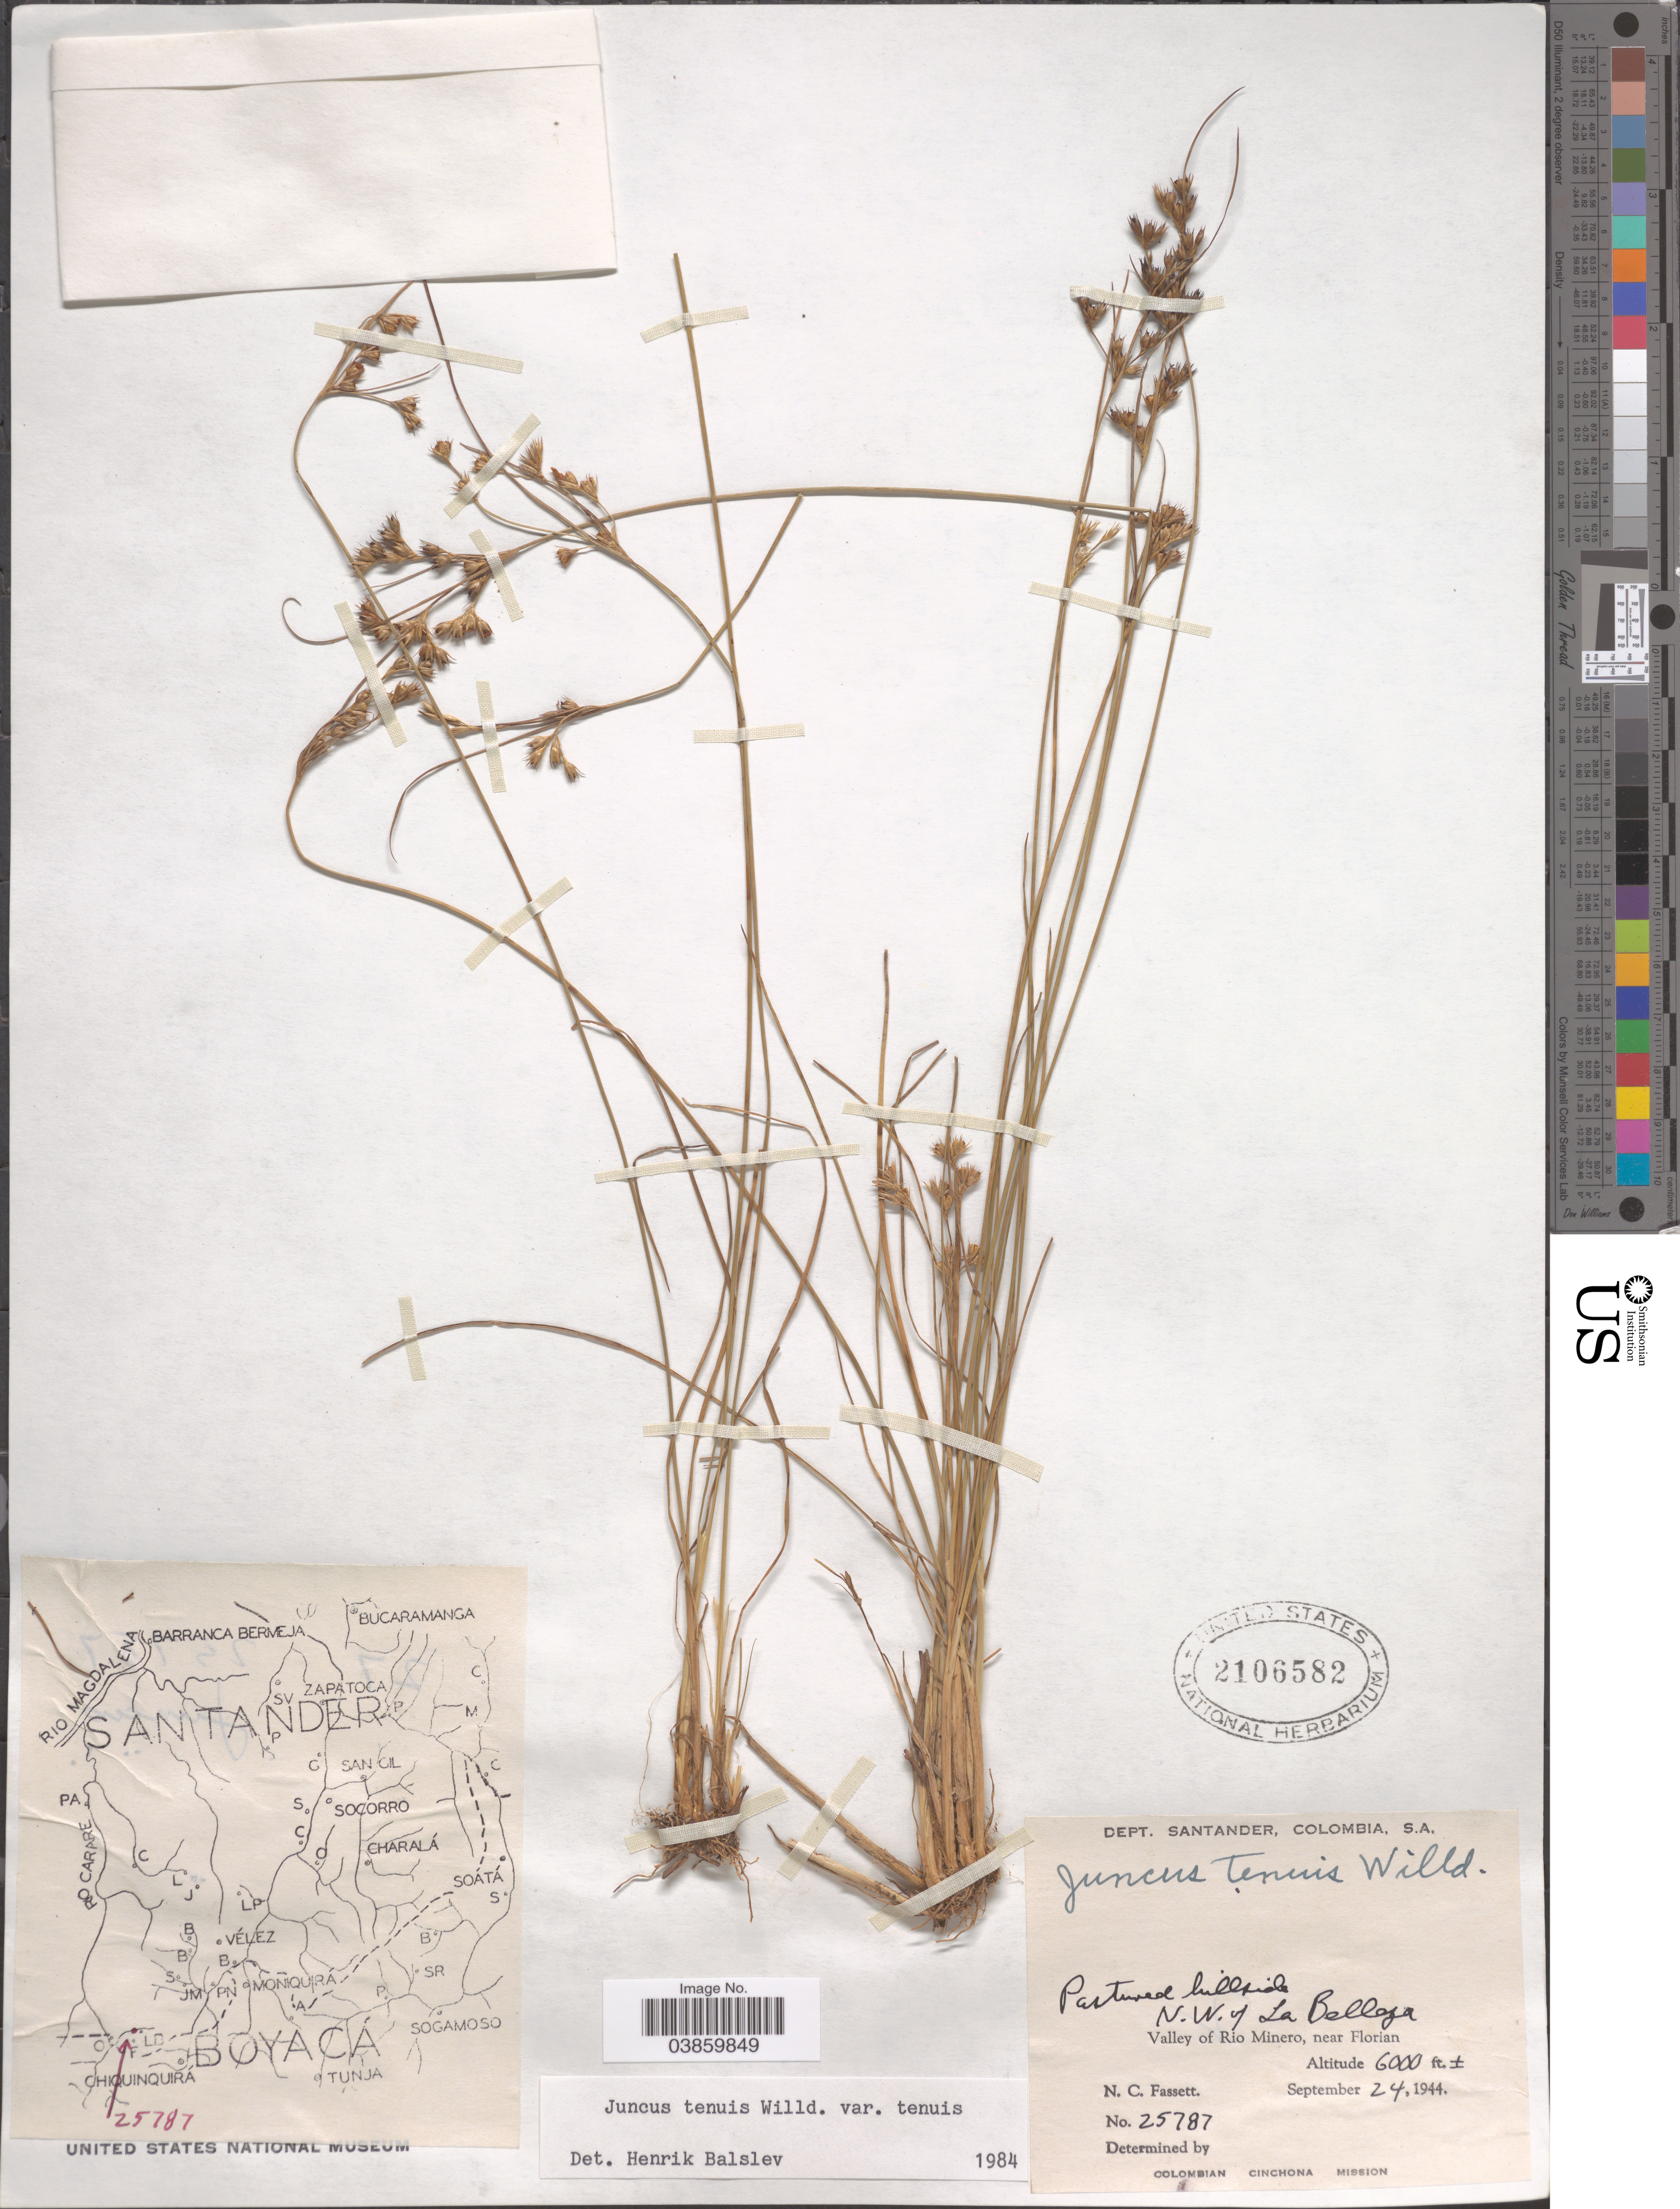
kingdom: Plantae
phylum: Tracheophyta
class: Liliopsida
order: Poales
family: Juncaceae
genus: Juncus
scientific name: Juncus tenuis var. tenuis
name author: Willd.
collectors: N. C. Fassett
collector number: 25787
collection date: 1944-09-24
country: Colombia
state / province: Santander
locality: Dept. Santander. Pastured hillside N.W. of La Belleza. Valley of Rio Minero, near Florian.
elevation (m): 1829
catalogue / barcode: US 2106582